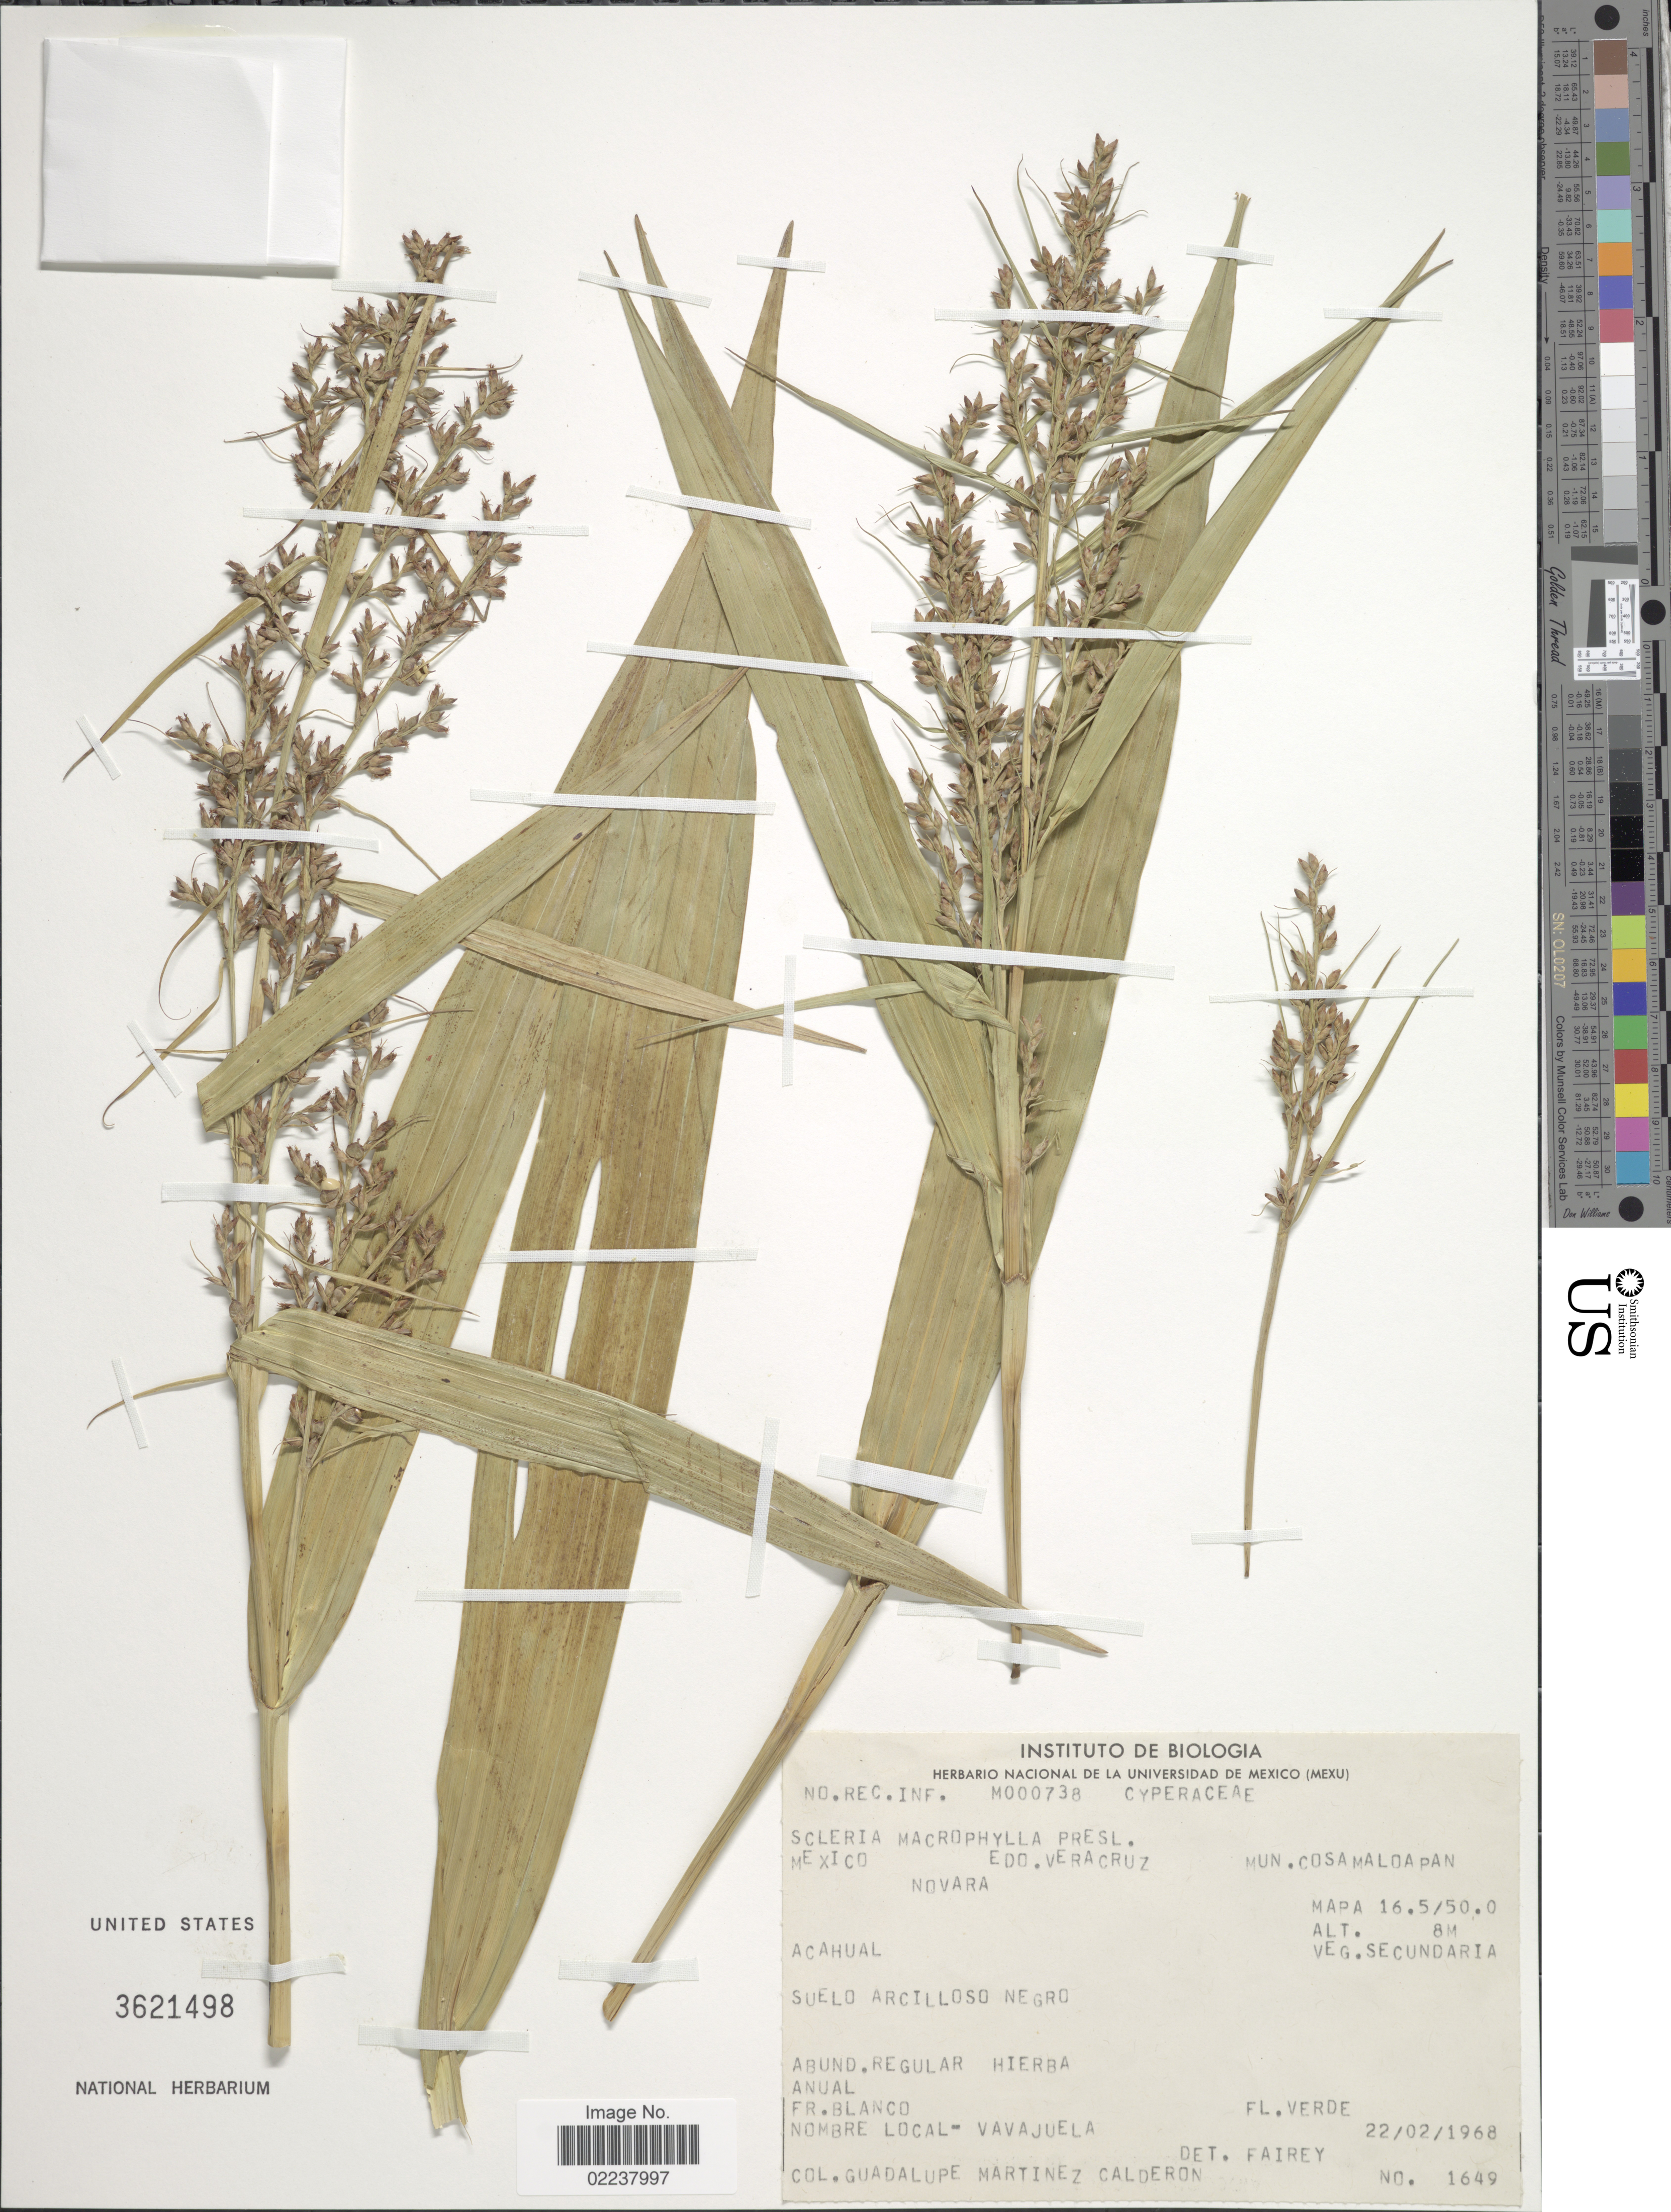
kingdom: Plantae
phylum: Tracheophyta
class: Liliopsida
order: Poales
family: Cyperaceae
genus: Scleria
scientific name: Scleria macrophylla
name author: J. Presl & C. Presl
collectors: G. Martinez-C.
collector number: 1649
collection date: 1968-02-22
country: Mexico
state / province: Veracruz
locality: Mun. Cosamaloapan, Novara, Acahual, Suelo Arcilloso Negro, Mapa 16.5/50.0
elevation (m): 8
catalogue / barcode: US 3621498